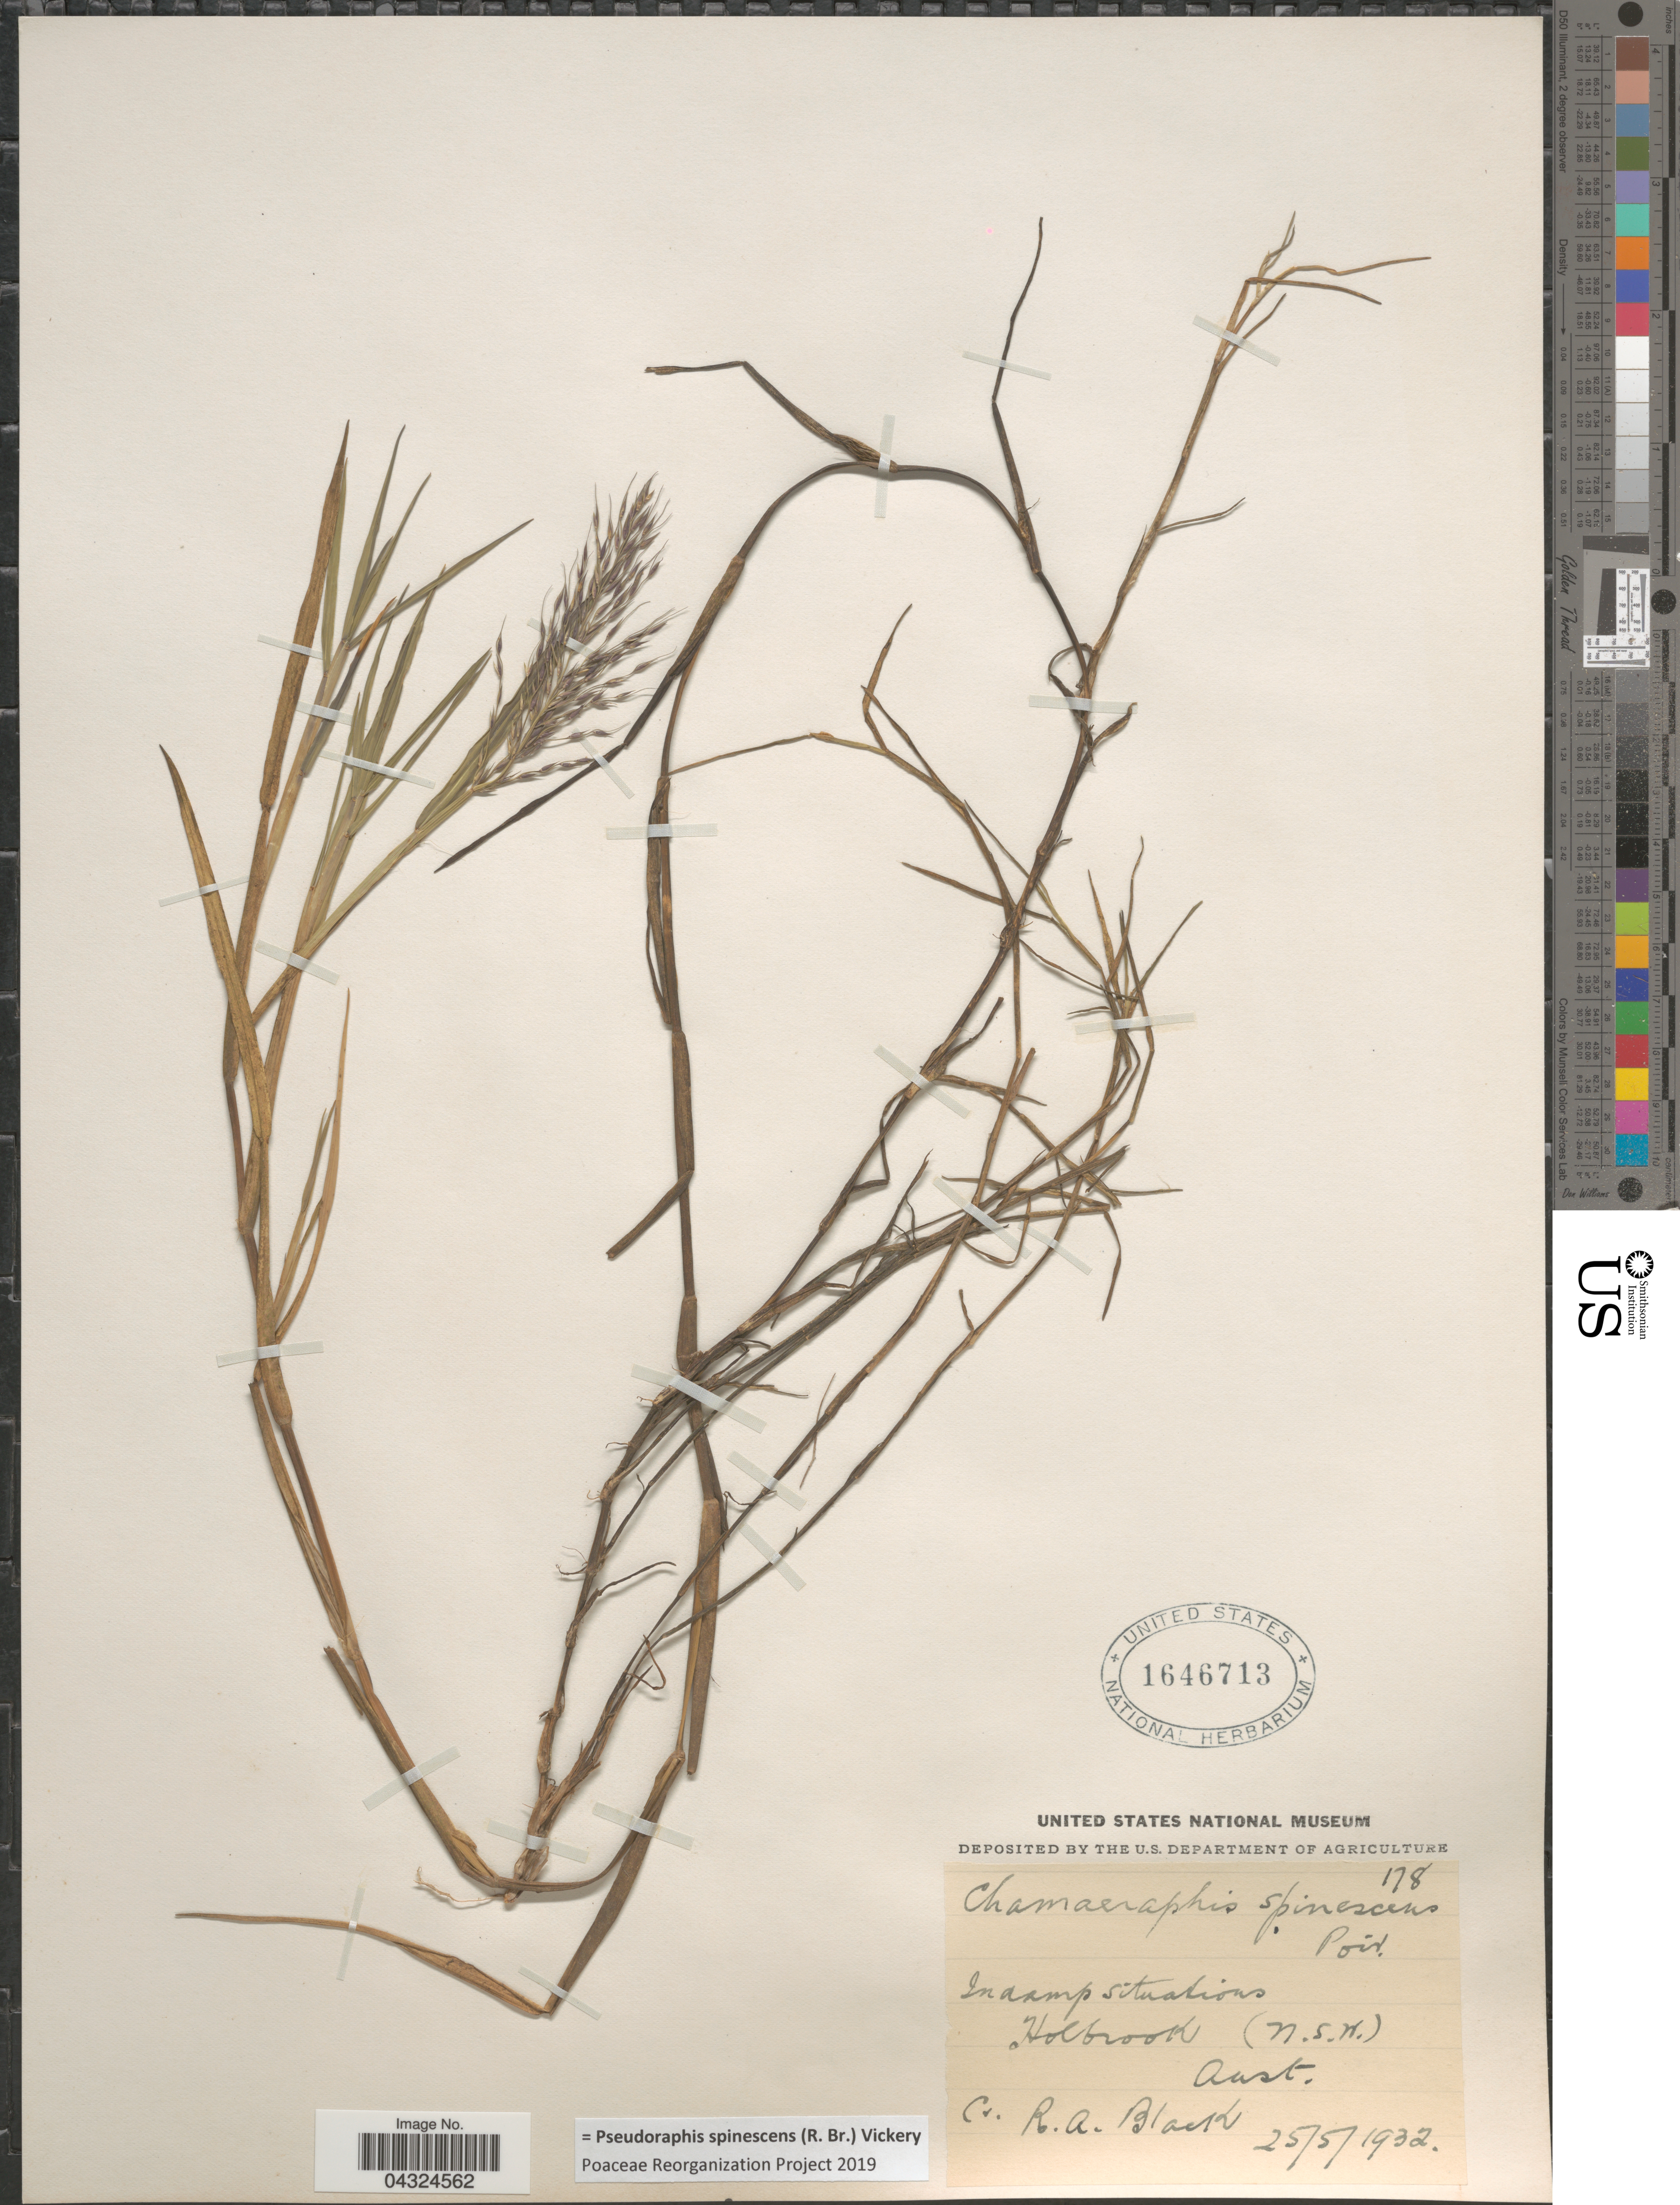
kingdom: Plantae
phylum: Tracheophyta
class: Liliopsida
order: Poales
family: Poaceae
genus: Pseudoraphis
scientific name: Pseudoraphis spinescens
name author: (R. Br.) Vickery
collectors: R. A. Black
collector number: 178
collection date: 1932-05-25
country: Australia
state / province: New South Wales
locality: Holbrook (N.S.W.).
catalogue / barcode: US 1646713